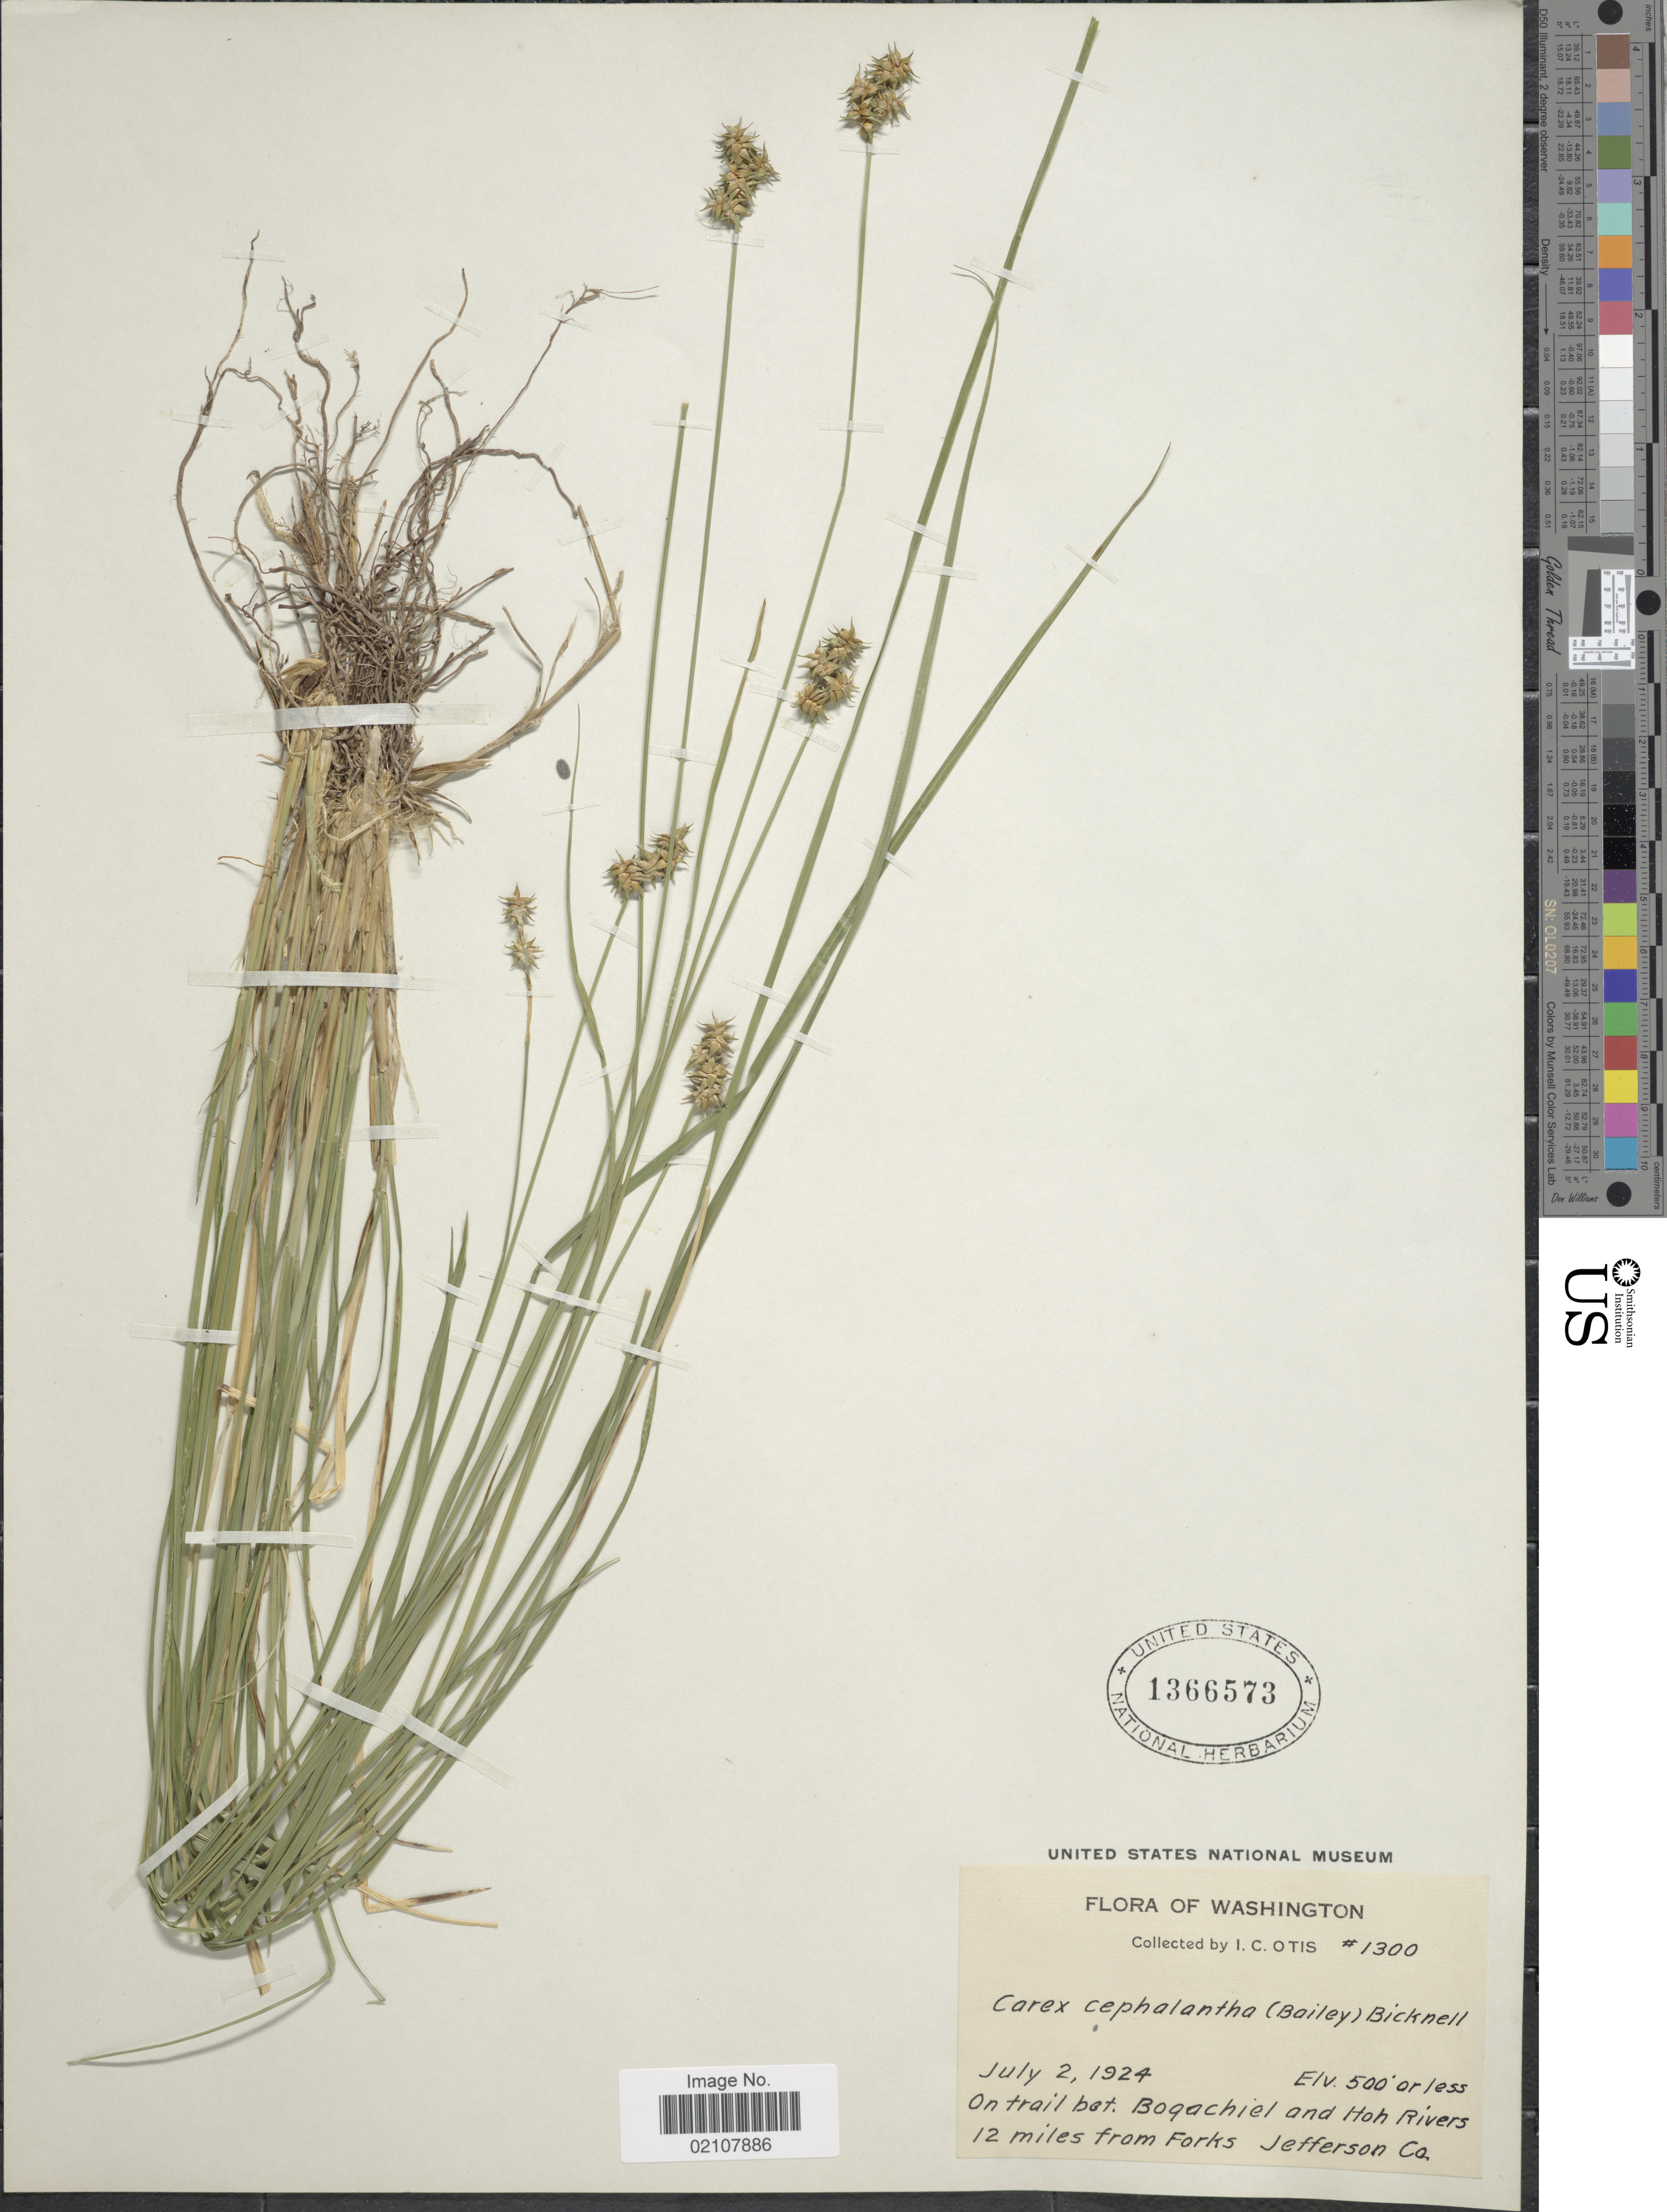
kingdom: Plantae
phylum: Tracheophyta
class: Liliopsida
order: Poales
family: Cyperaceae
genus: Carex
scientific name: Carex echinata subsp. echinata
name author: Murray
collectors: I. C. Otis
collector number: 1300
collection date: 1924-07-02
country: United States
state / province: Washington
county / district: Jefferson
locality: On trail bet. Bogachiel and Hoh Rivers 12 miles from Forks, Jefferson Co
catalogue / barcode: US 1366573